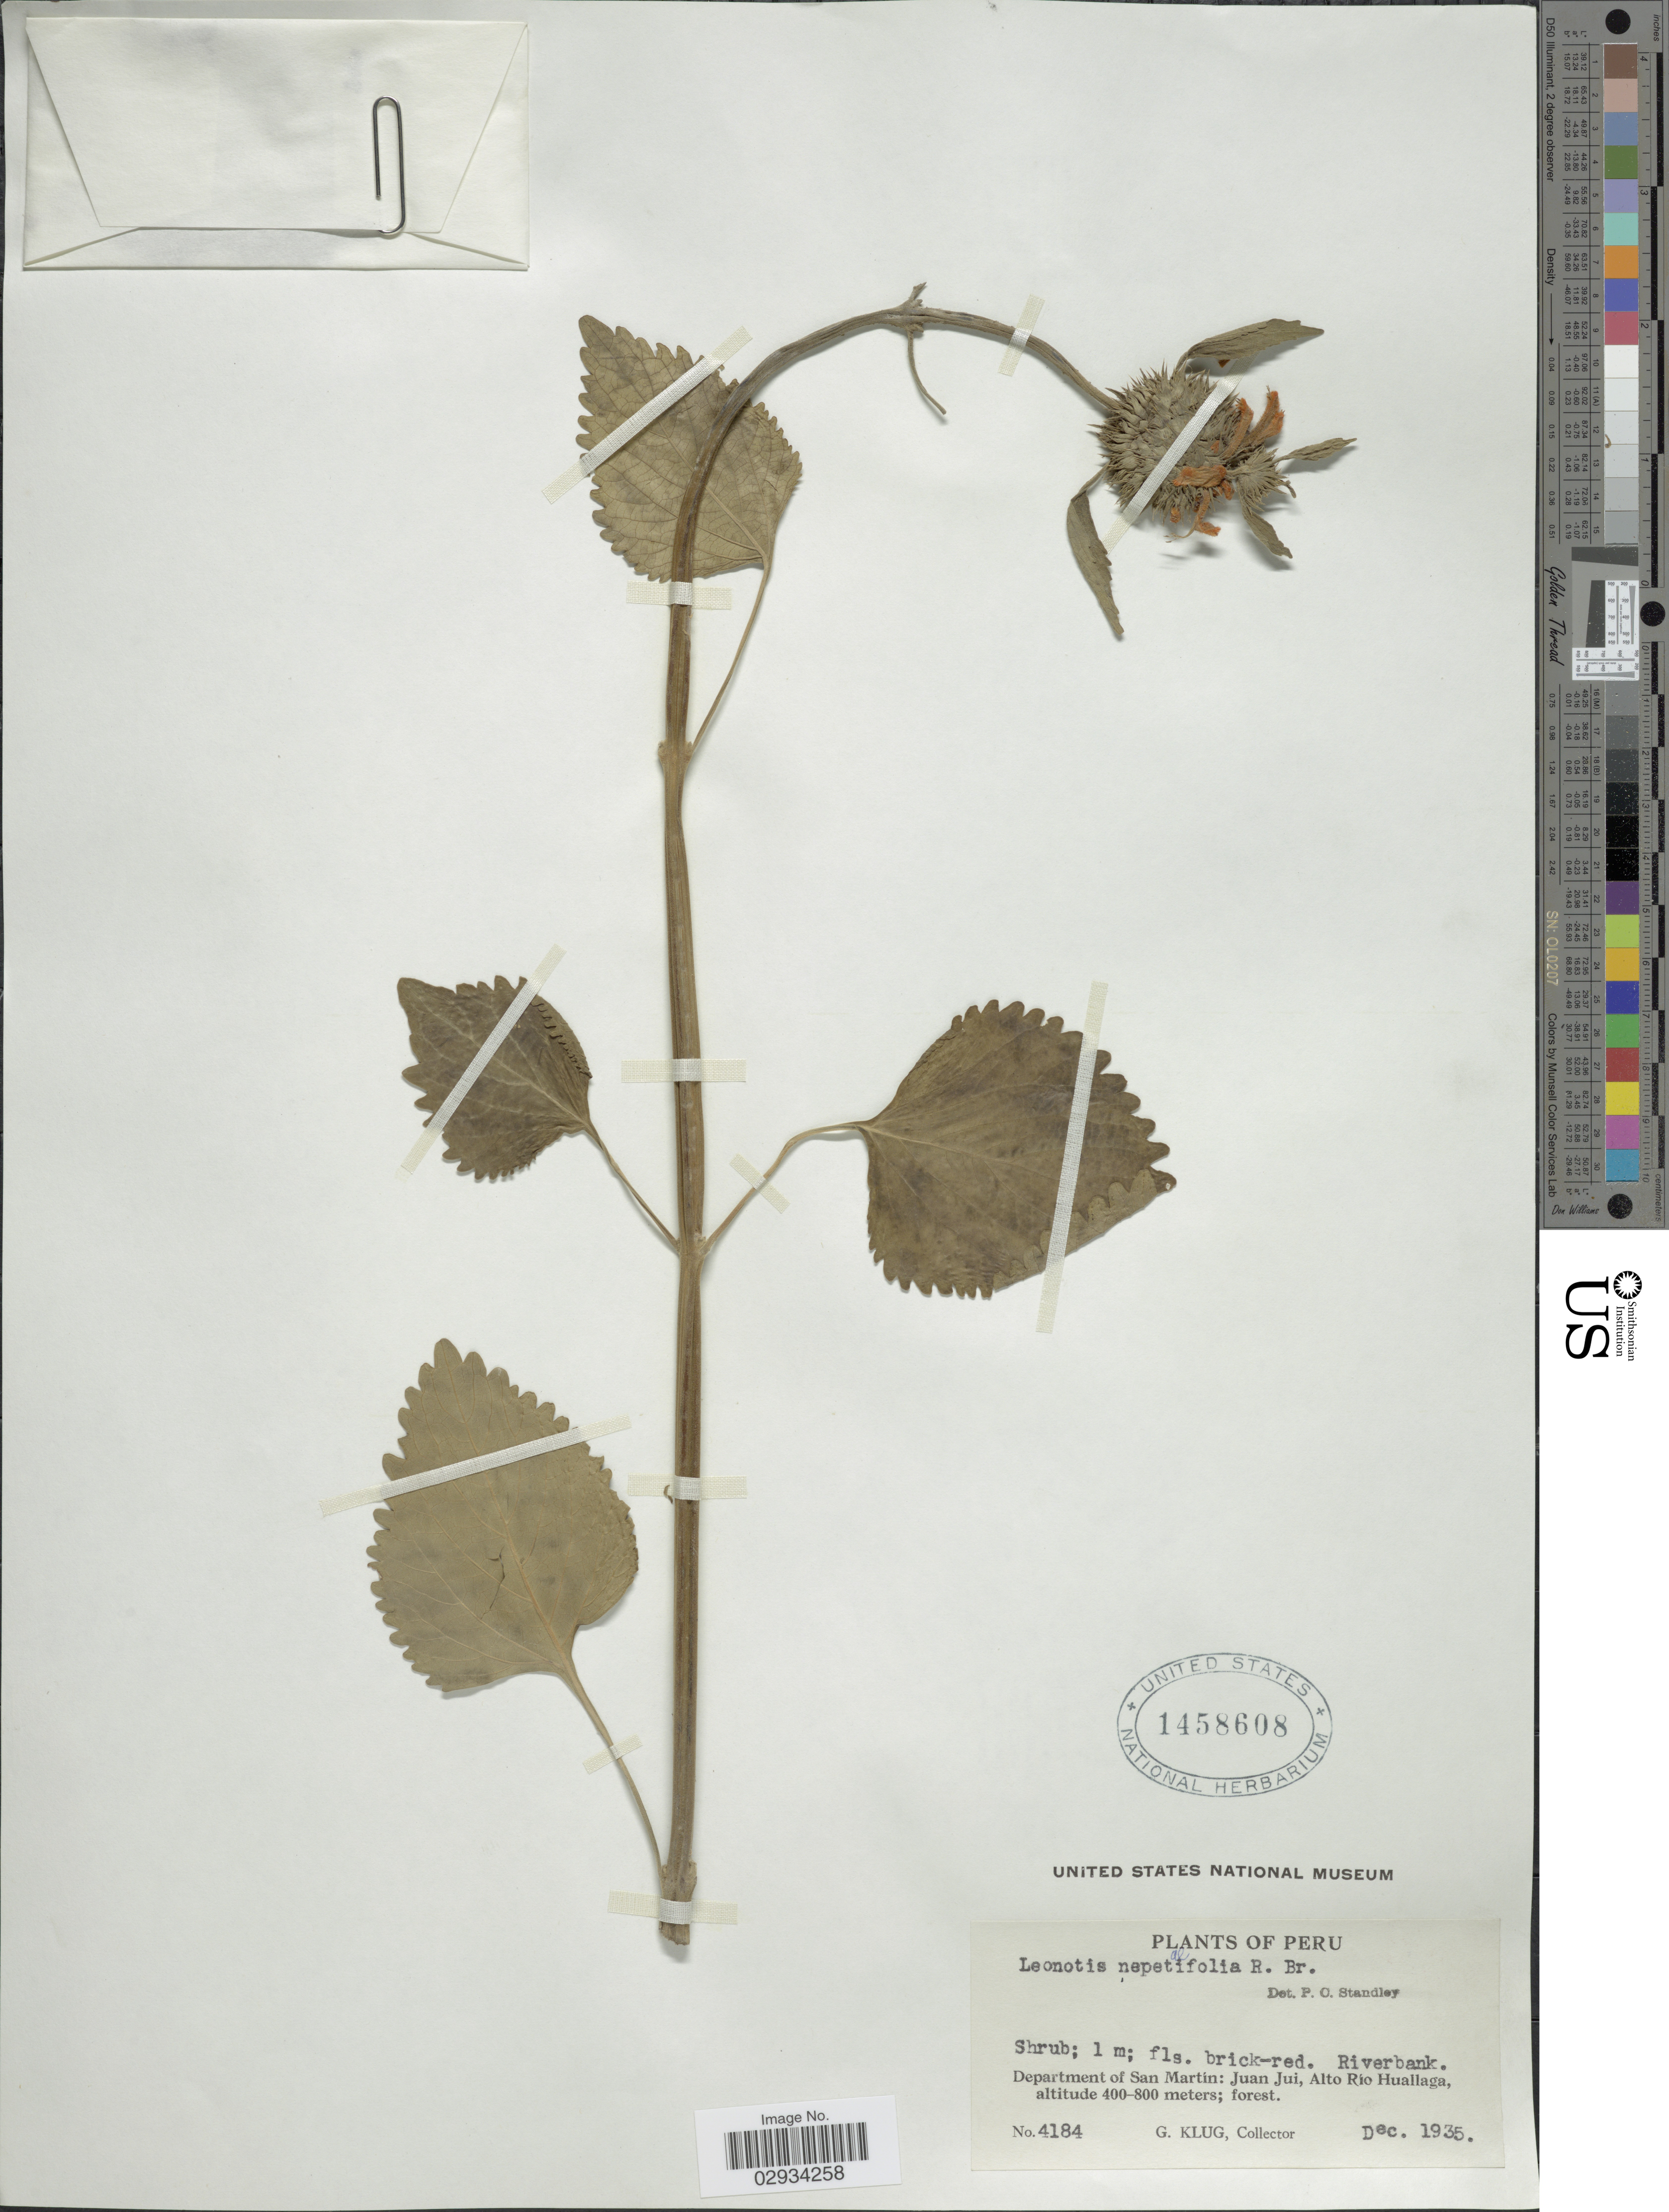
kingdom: Plantae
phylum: Tracheophyta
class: Magnoliopsida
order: Lamiales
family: Lamiaceae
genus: Leonotis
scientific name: Leonotis nepetifolia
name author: (L.) R. Br.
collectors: G. Klug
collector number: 4184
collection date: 1935-12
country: Peru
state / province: San Martín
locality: Department of San Martín: Juan Jui, Alto Río Huallaga.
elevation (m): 400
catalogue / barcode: US 1458608